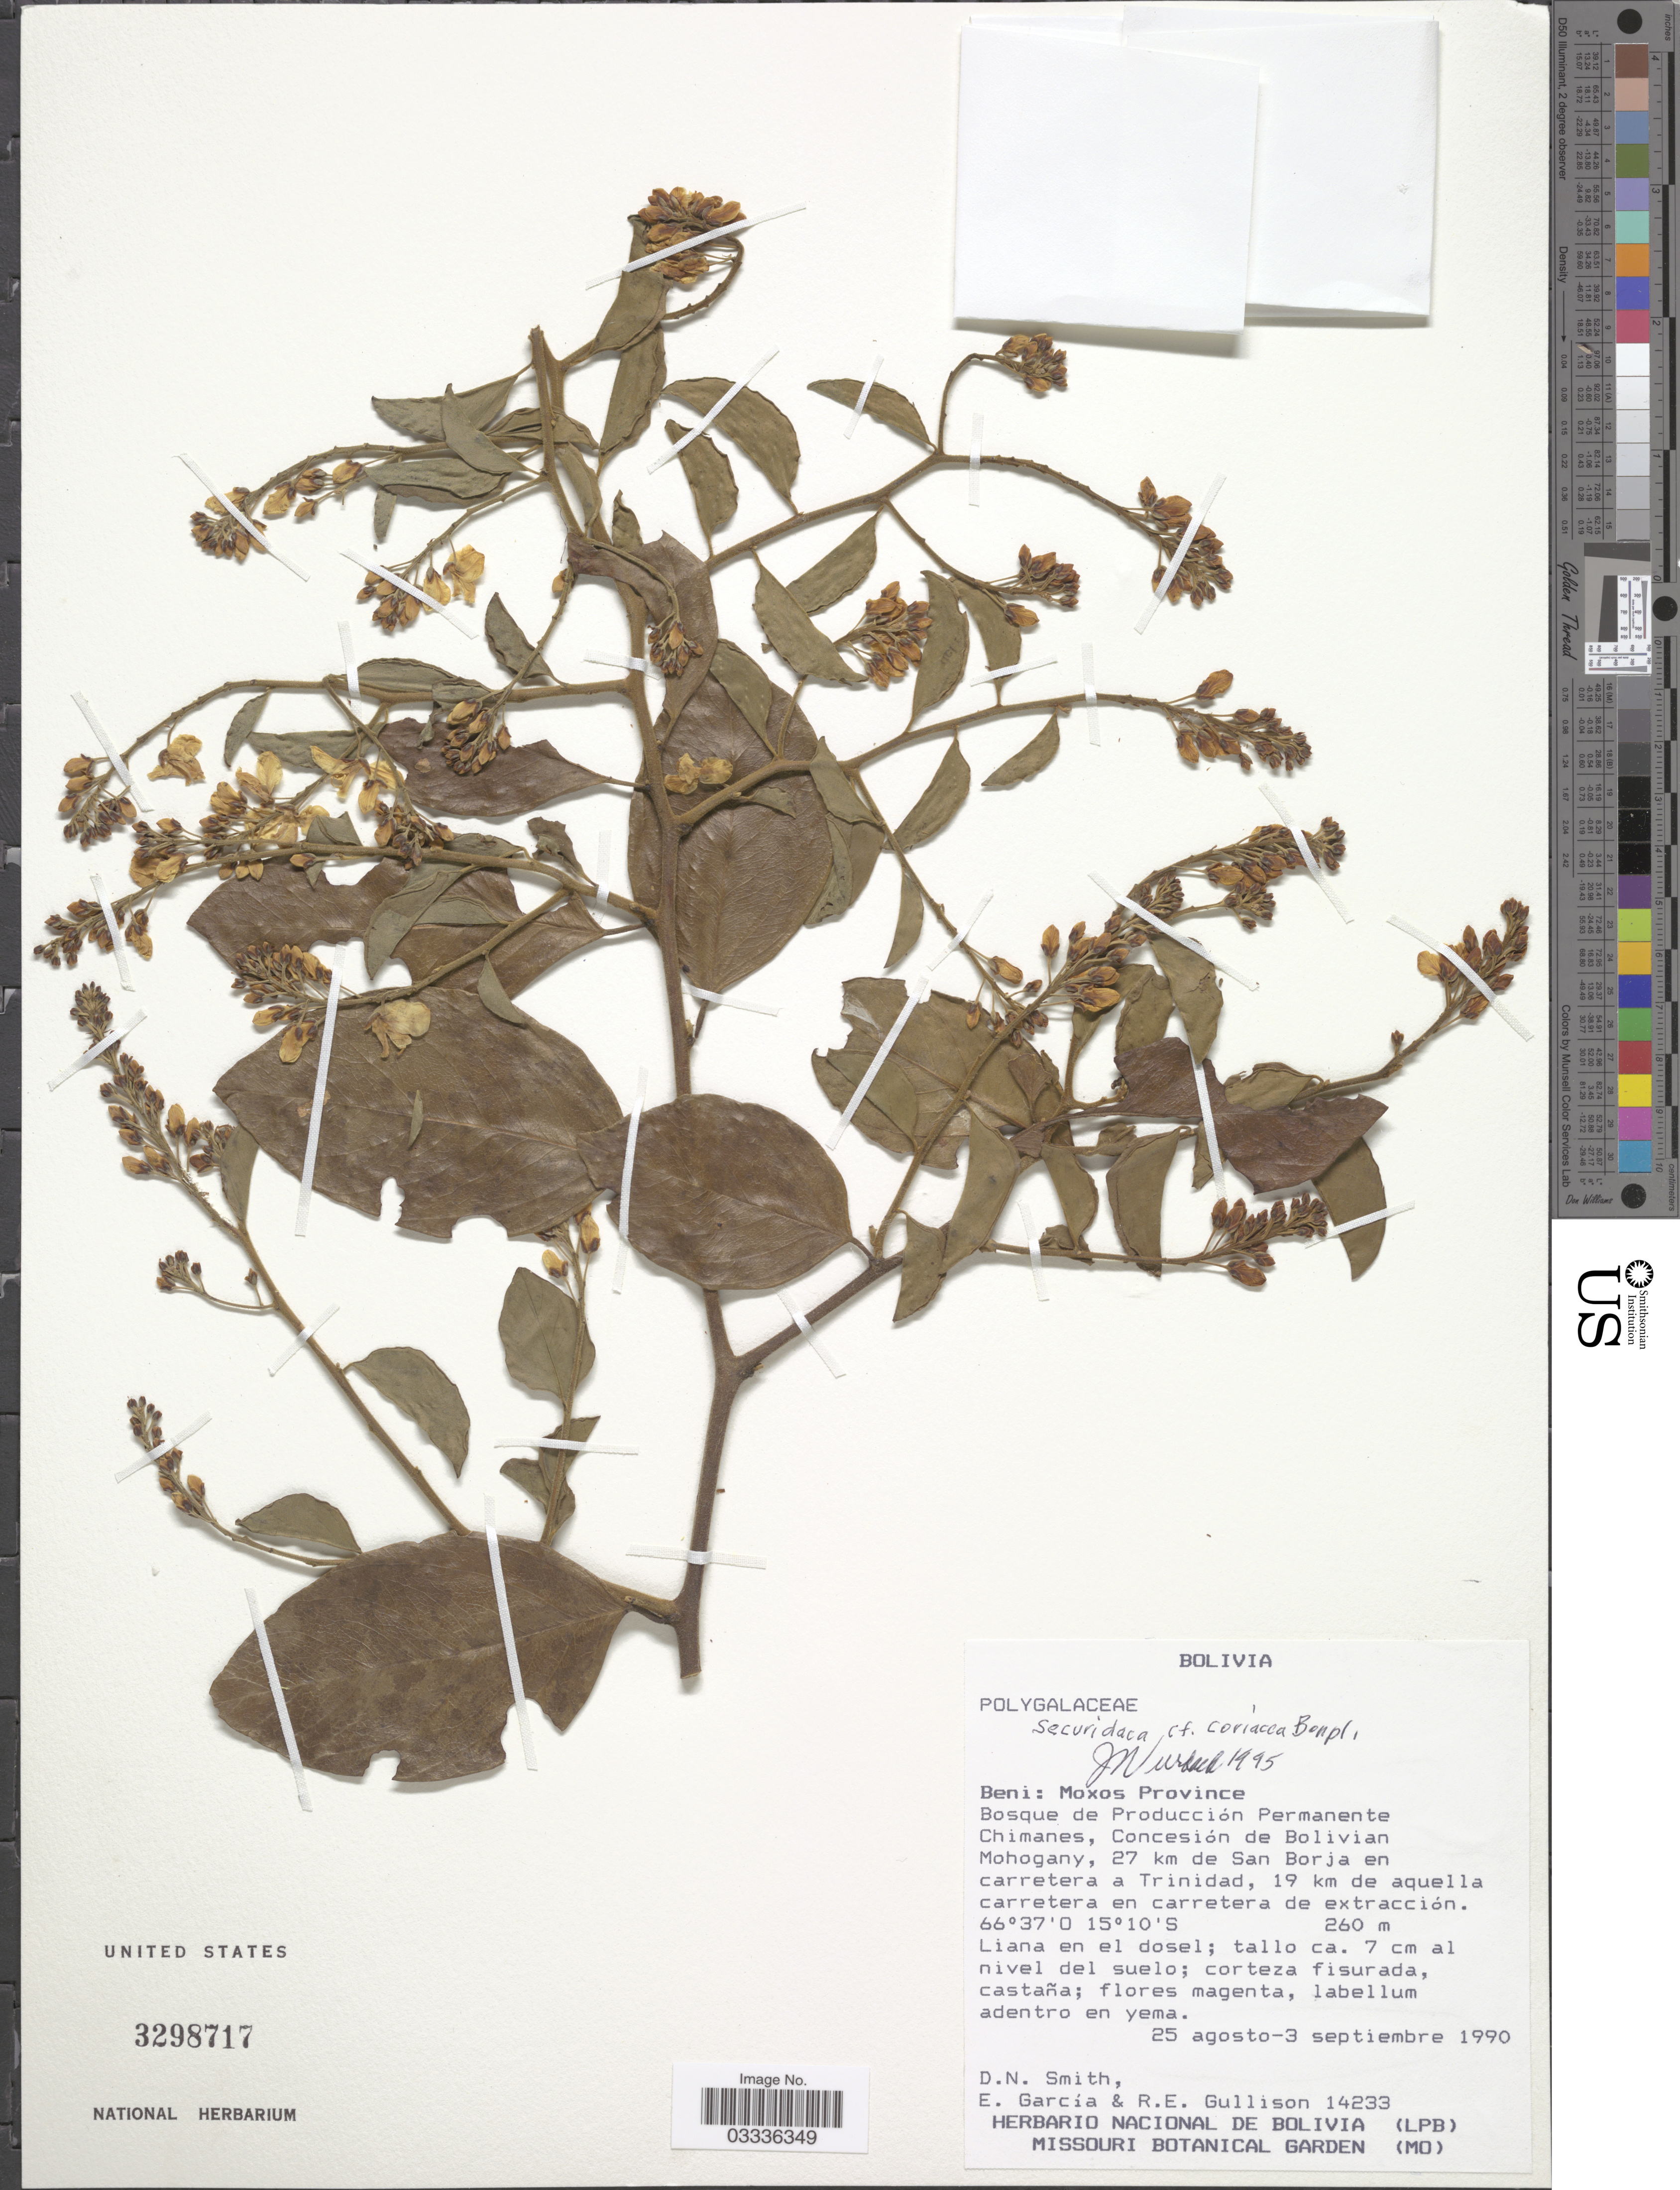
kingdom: Plantae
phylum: Tracheophyta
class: Magnoliopsida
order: Fabales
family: Polygalaceae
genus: Securidaca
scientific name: Securidaca coriacea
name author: Bonpl. ex Steud.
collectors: D. Smith, E. García & R. Gullison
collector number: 14233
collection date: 1990-08-25/1990-09-03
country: Bolivia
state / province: Beni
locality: Moxos Province. Bosque de Producción Permanente Chimanes, Concesión de Bolivian Mohogany, 27 km de San Borja en carretera a Trinidad, 19 km de aquella carretera en carretera de extracción.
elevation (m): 260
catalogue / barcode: US 3298717